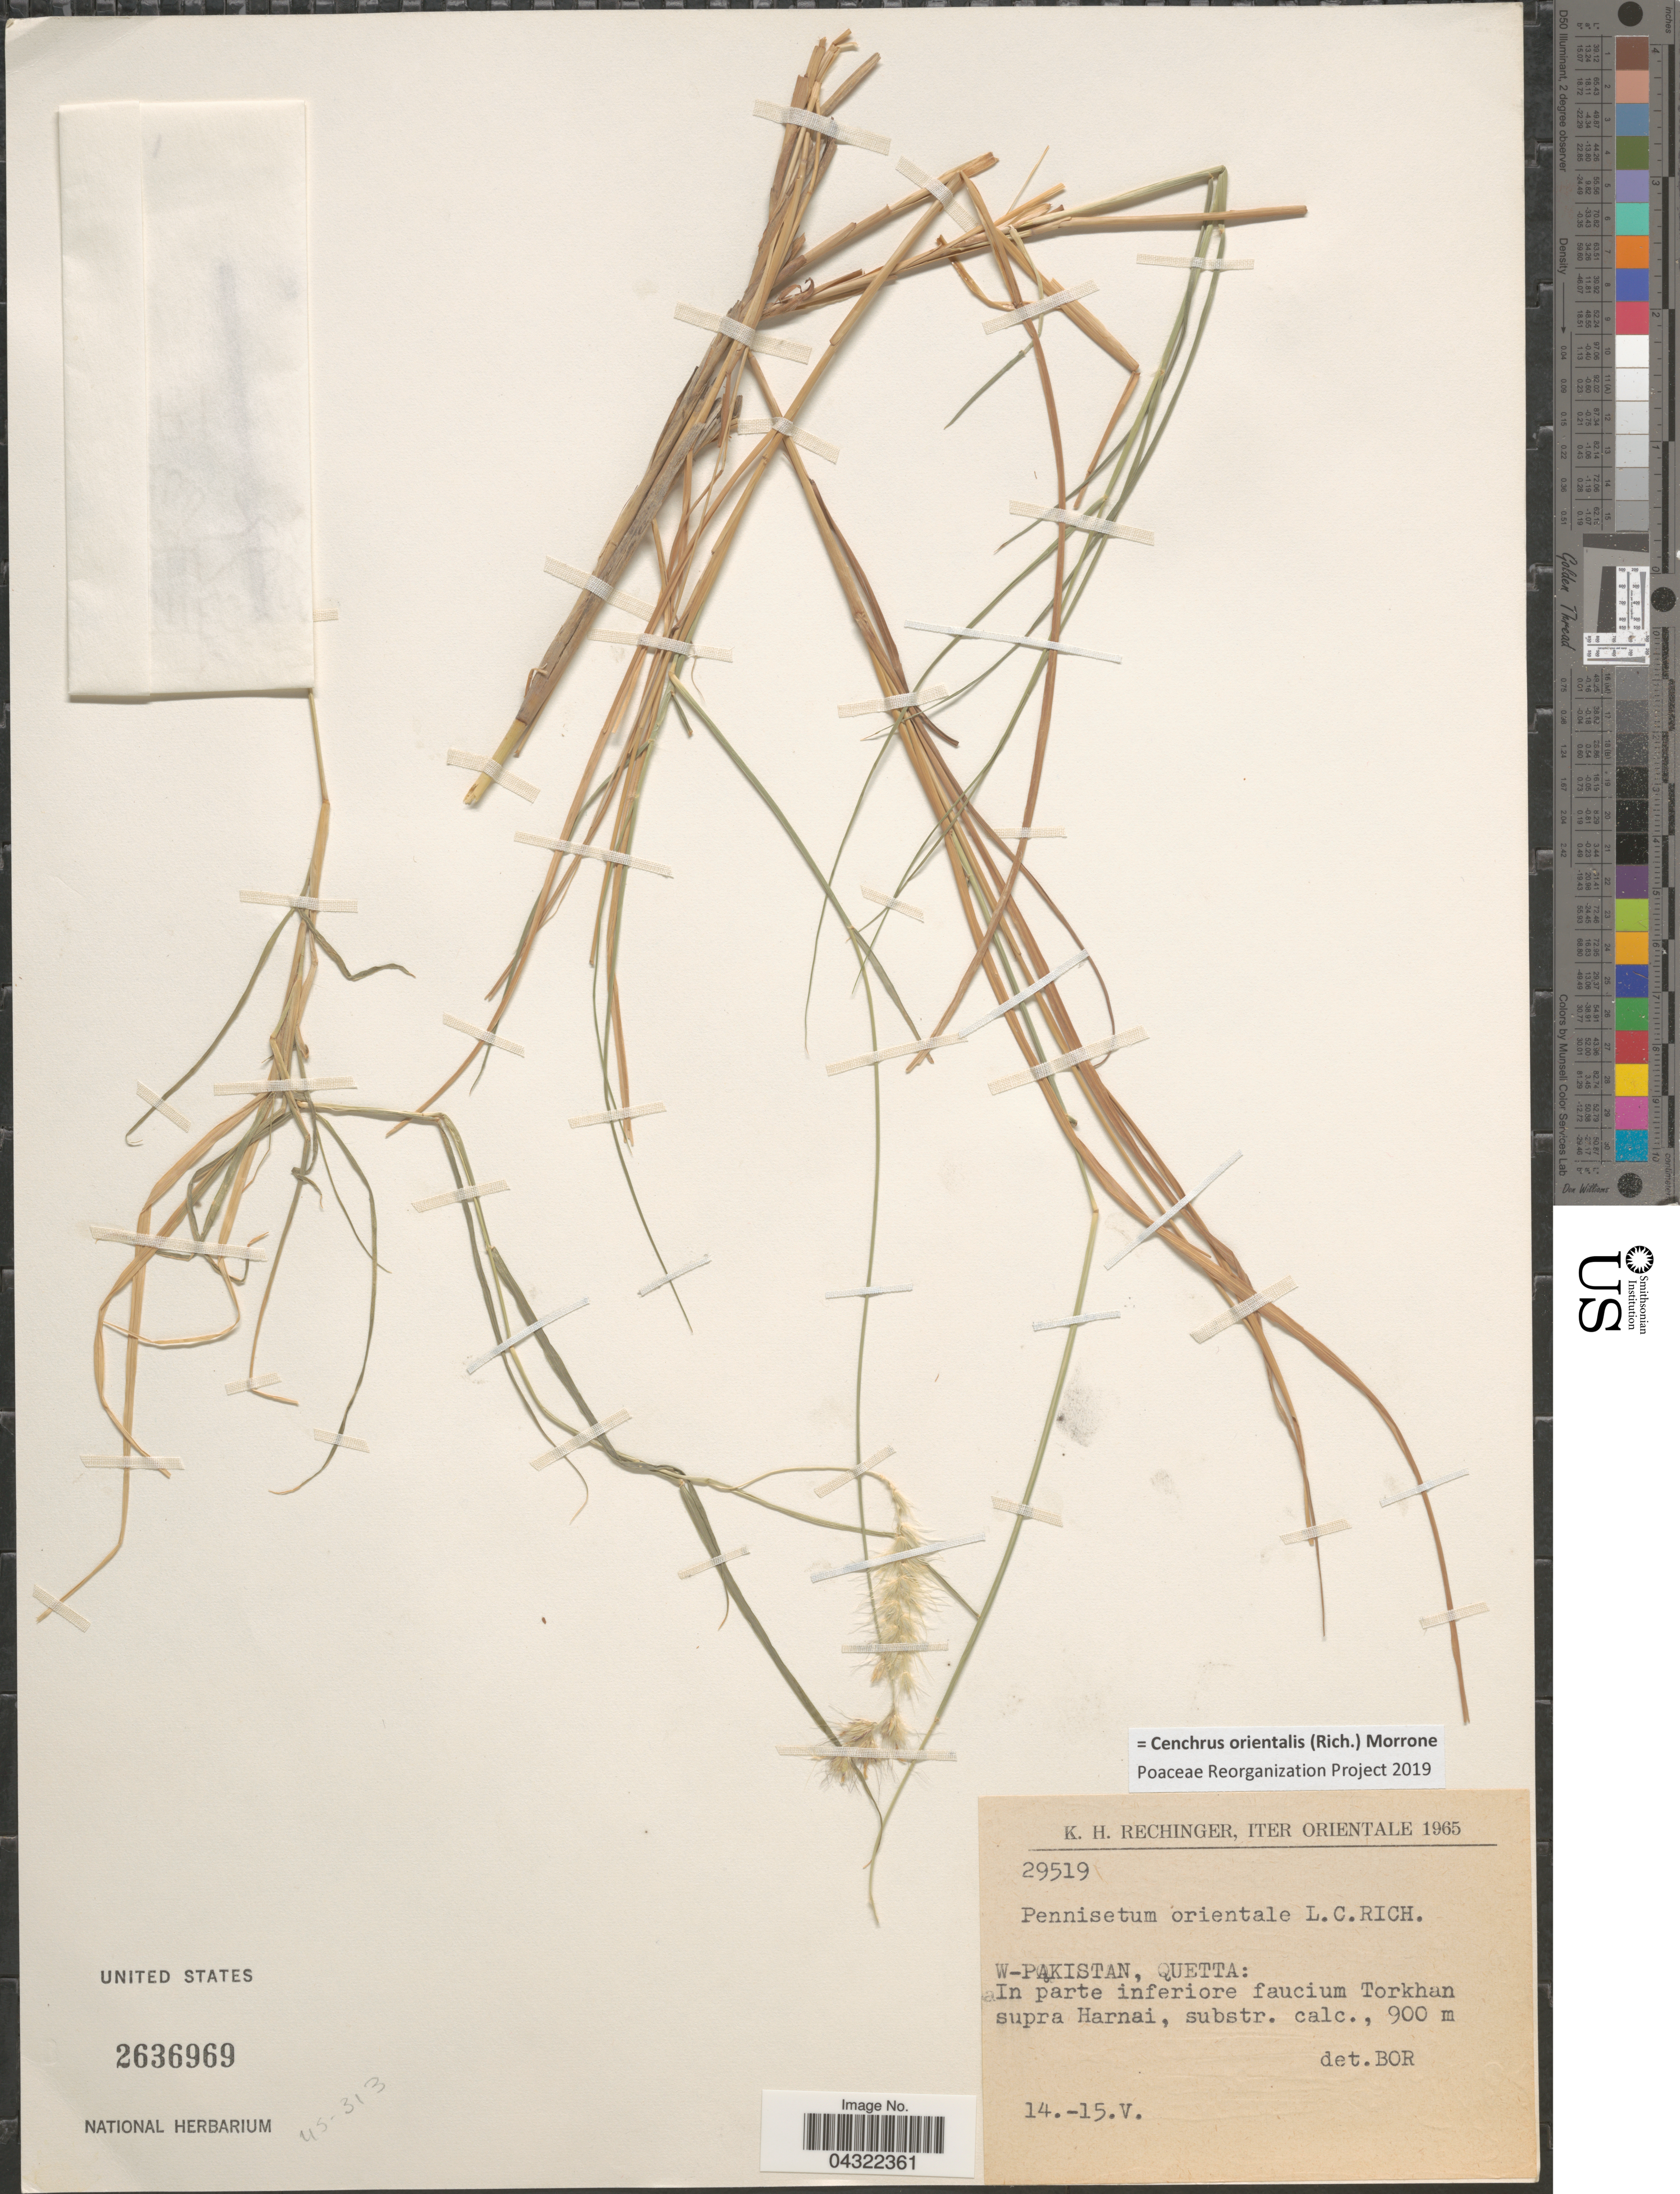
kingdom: Plantae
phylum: Tracheophyta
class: Liliopsida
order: Poales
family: Poaceae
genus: Cenchrus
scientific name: Cenchrus orientalis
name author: (Rich.) Morrone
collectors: K. H. Rechinger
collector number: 29519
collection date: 1965-05-14/1965-05-15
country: Pakistan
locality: Iter Orientale 1965. W-Pakistan, Quetta: In parte inferiore faucium Torkhan supra Harnai, substr. calc.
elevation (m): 900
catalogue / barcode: US 2636969